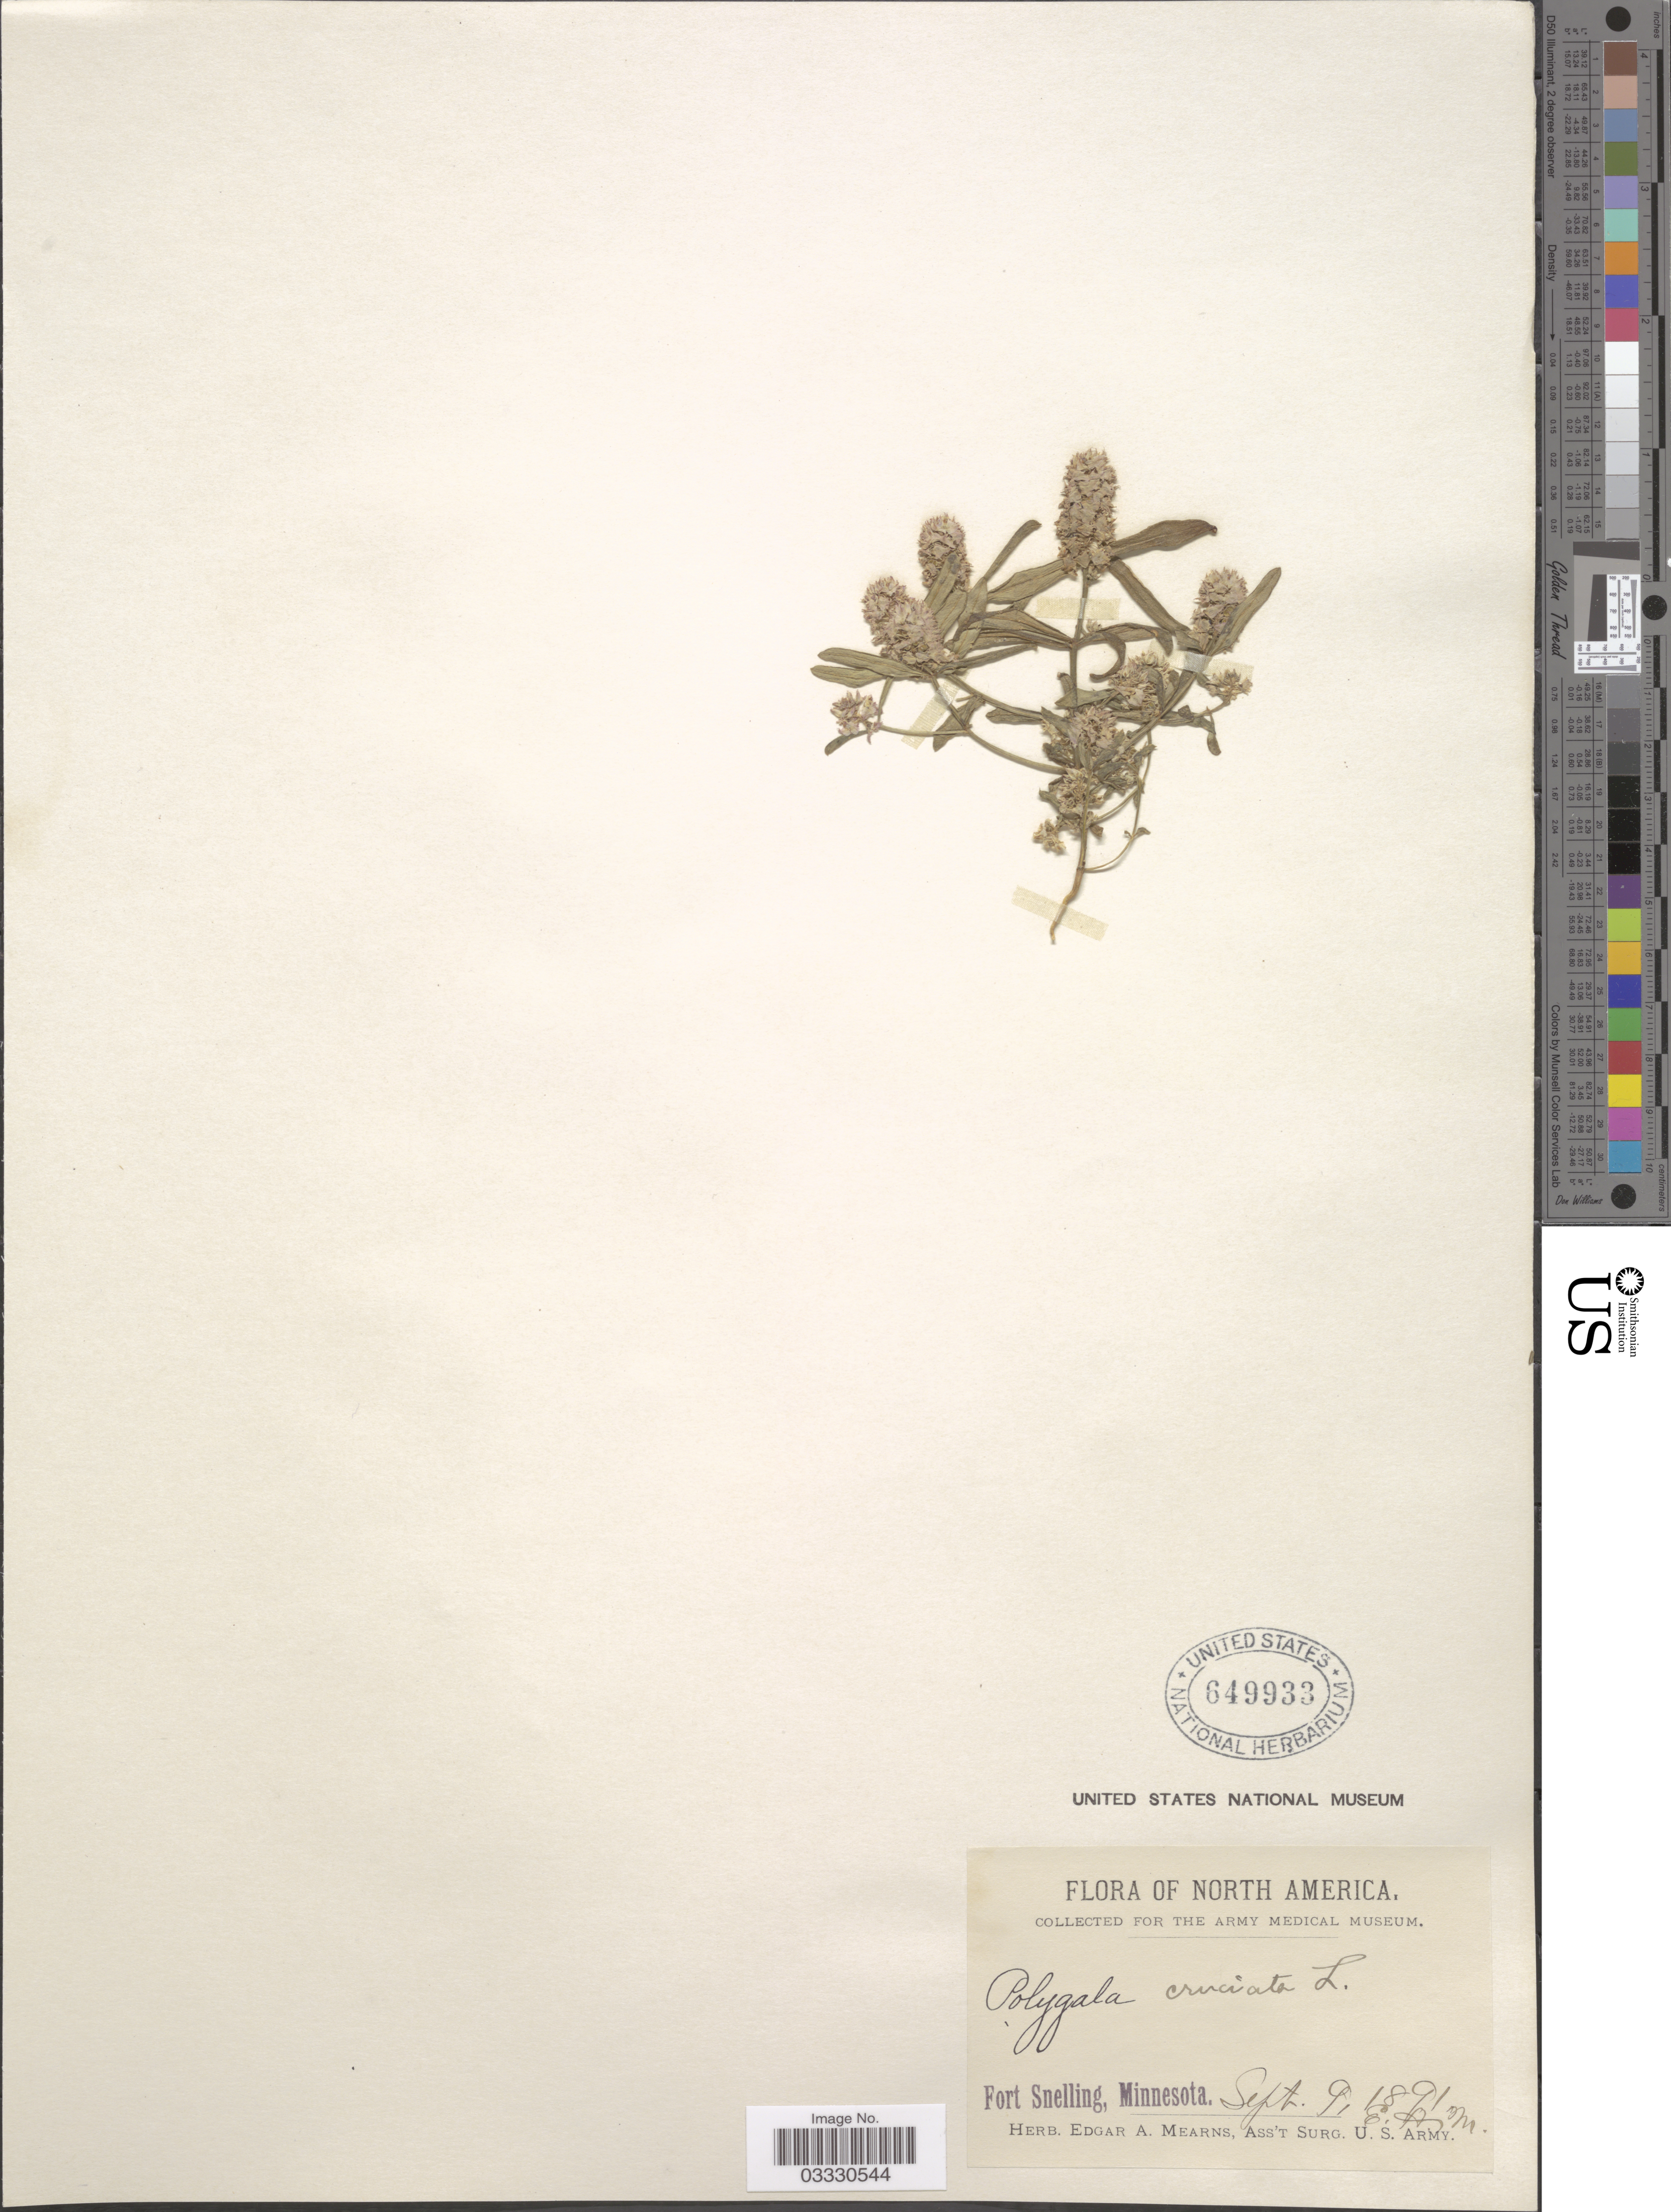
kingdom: Plantae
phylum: Tracheophyta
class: Magnoliopsida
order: Fabales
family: Polygalaceae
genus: Polygala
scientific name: Polygala cruciata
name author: L.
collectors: E. A. Mearns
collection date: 1891-09-09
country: United States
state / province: Minnesota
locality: Fort Snelling.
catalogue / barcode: US 649933